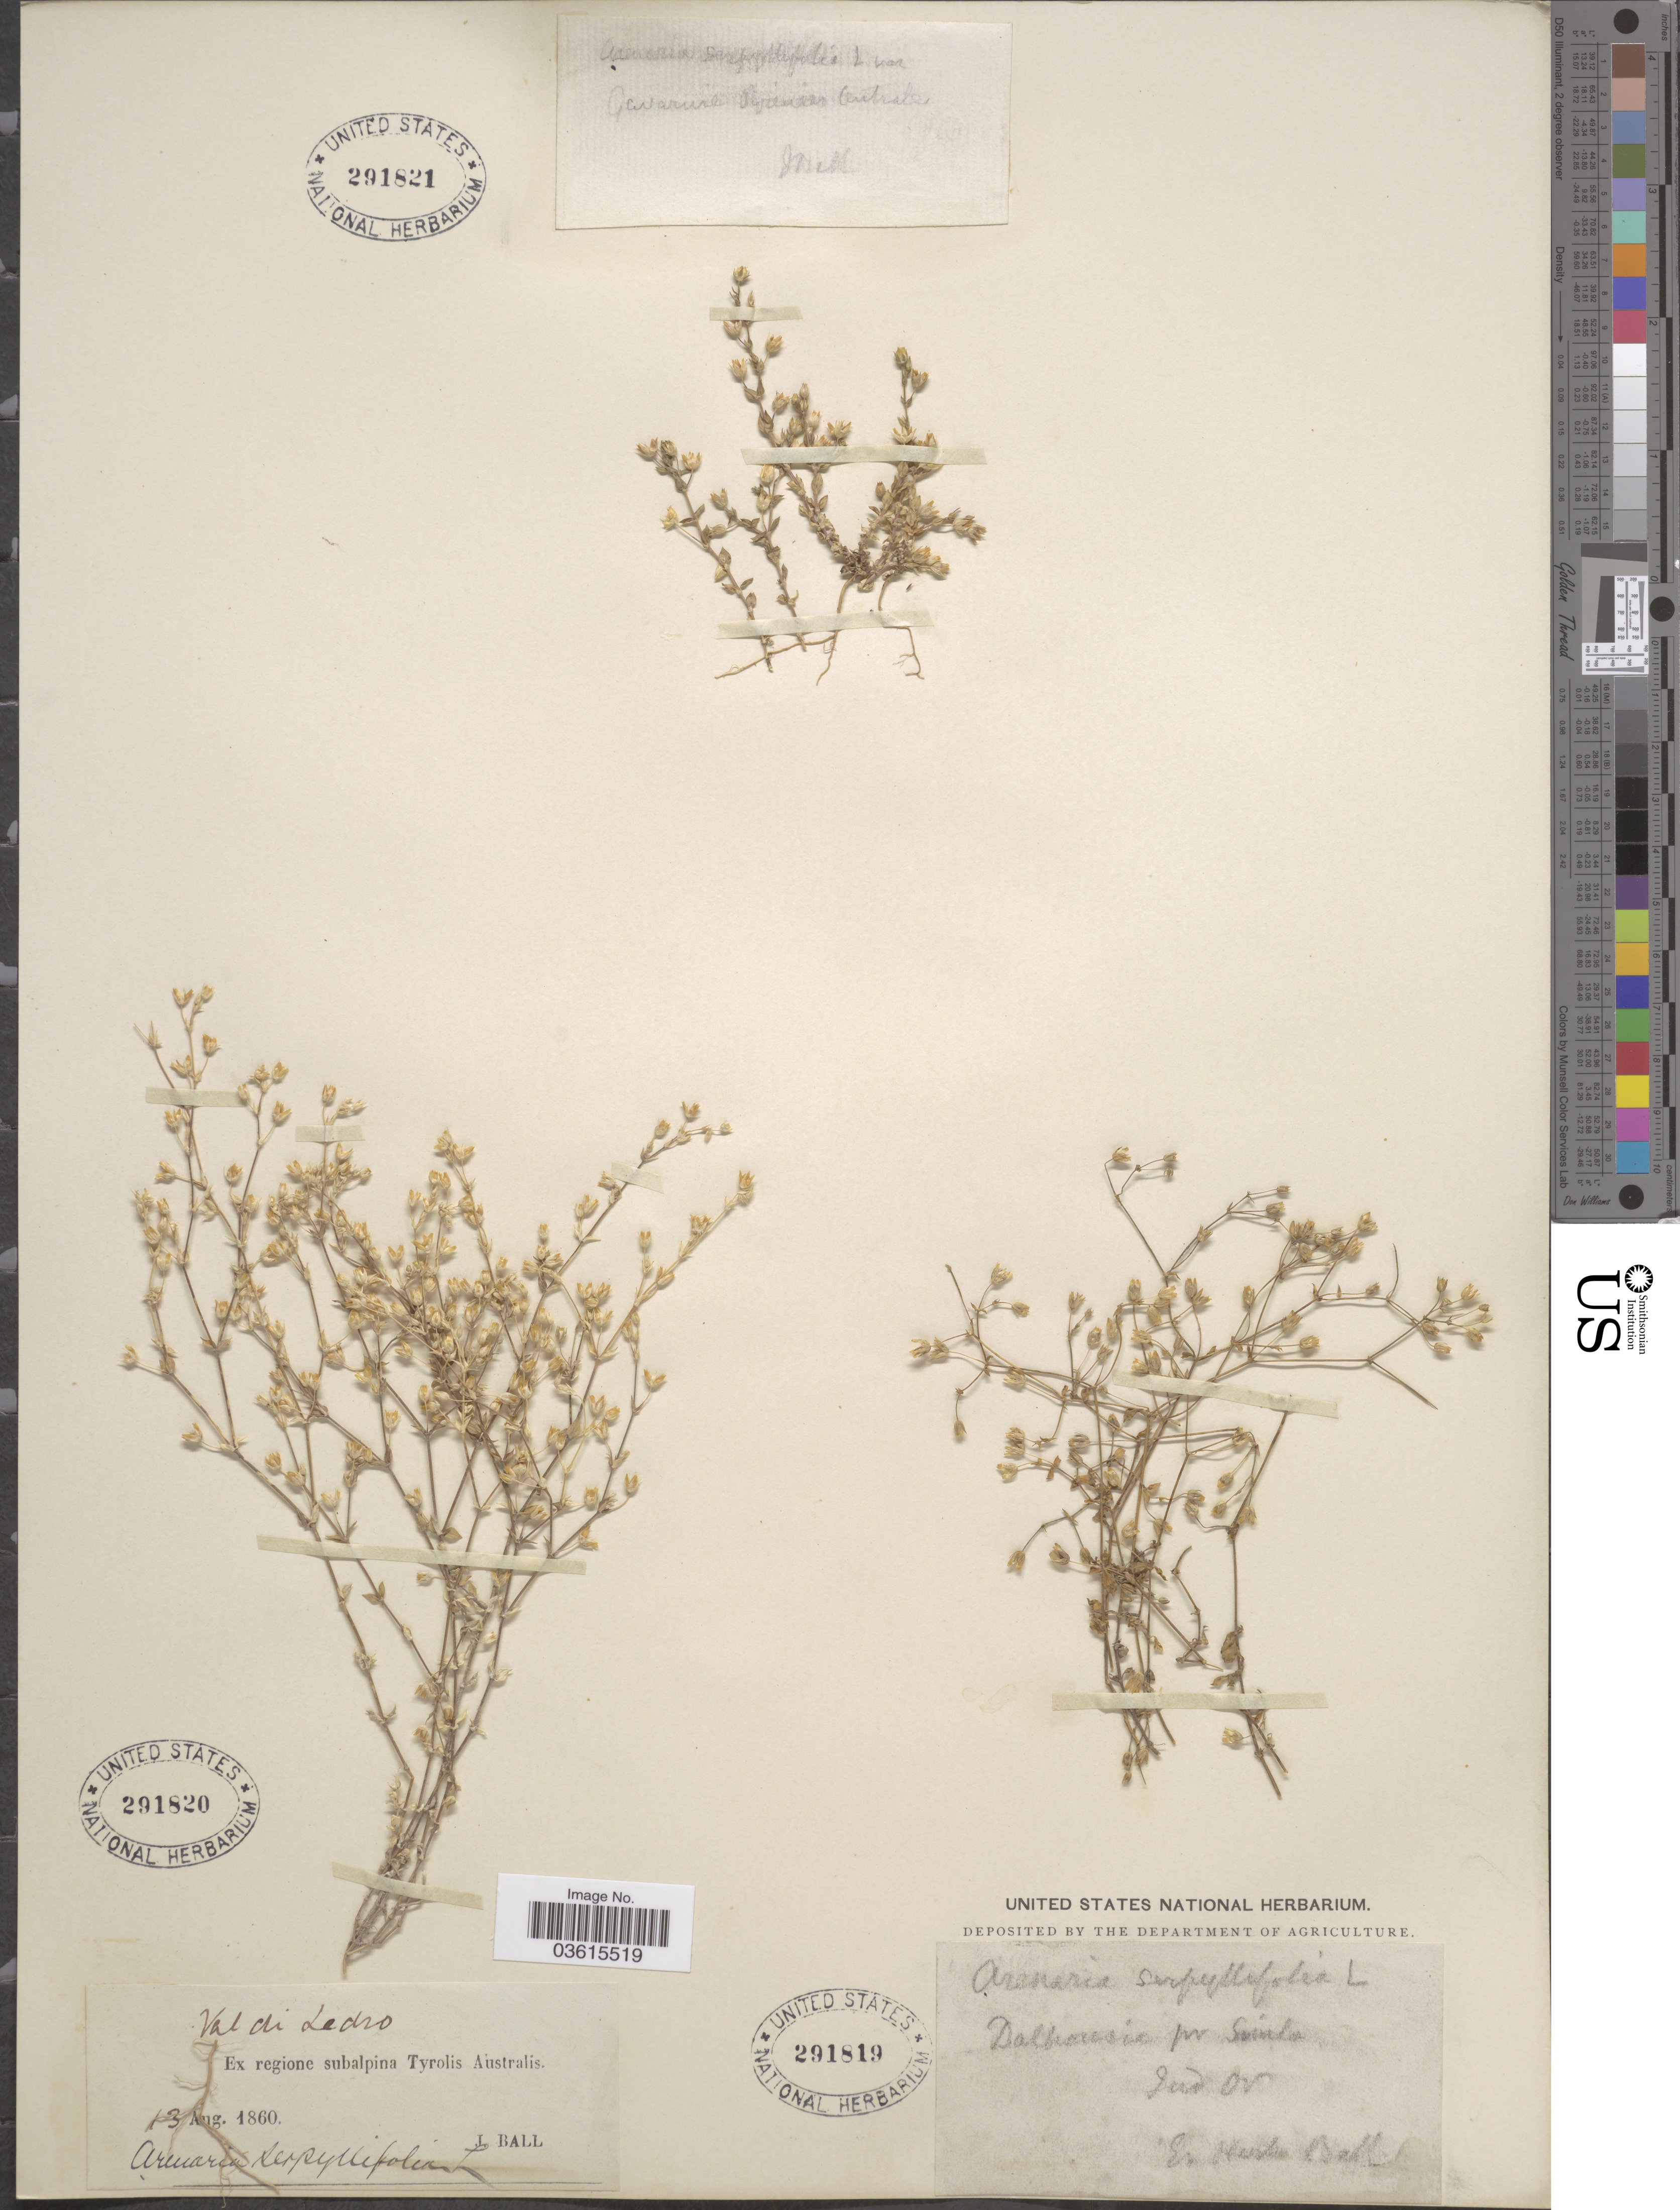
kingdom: Plantae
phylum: Tracheophyta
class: Magnoliopsida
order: Caryophyllales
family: Caryophyllaceae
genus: Arenaria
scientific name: Arenaria serpyllifolia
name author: L.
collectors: J. Ball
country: France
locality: Gavarnie Pyrenees Centrale.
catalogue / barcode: US 291821-3